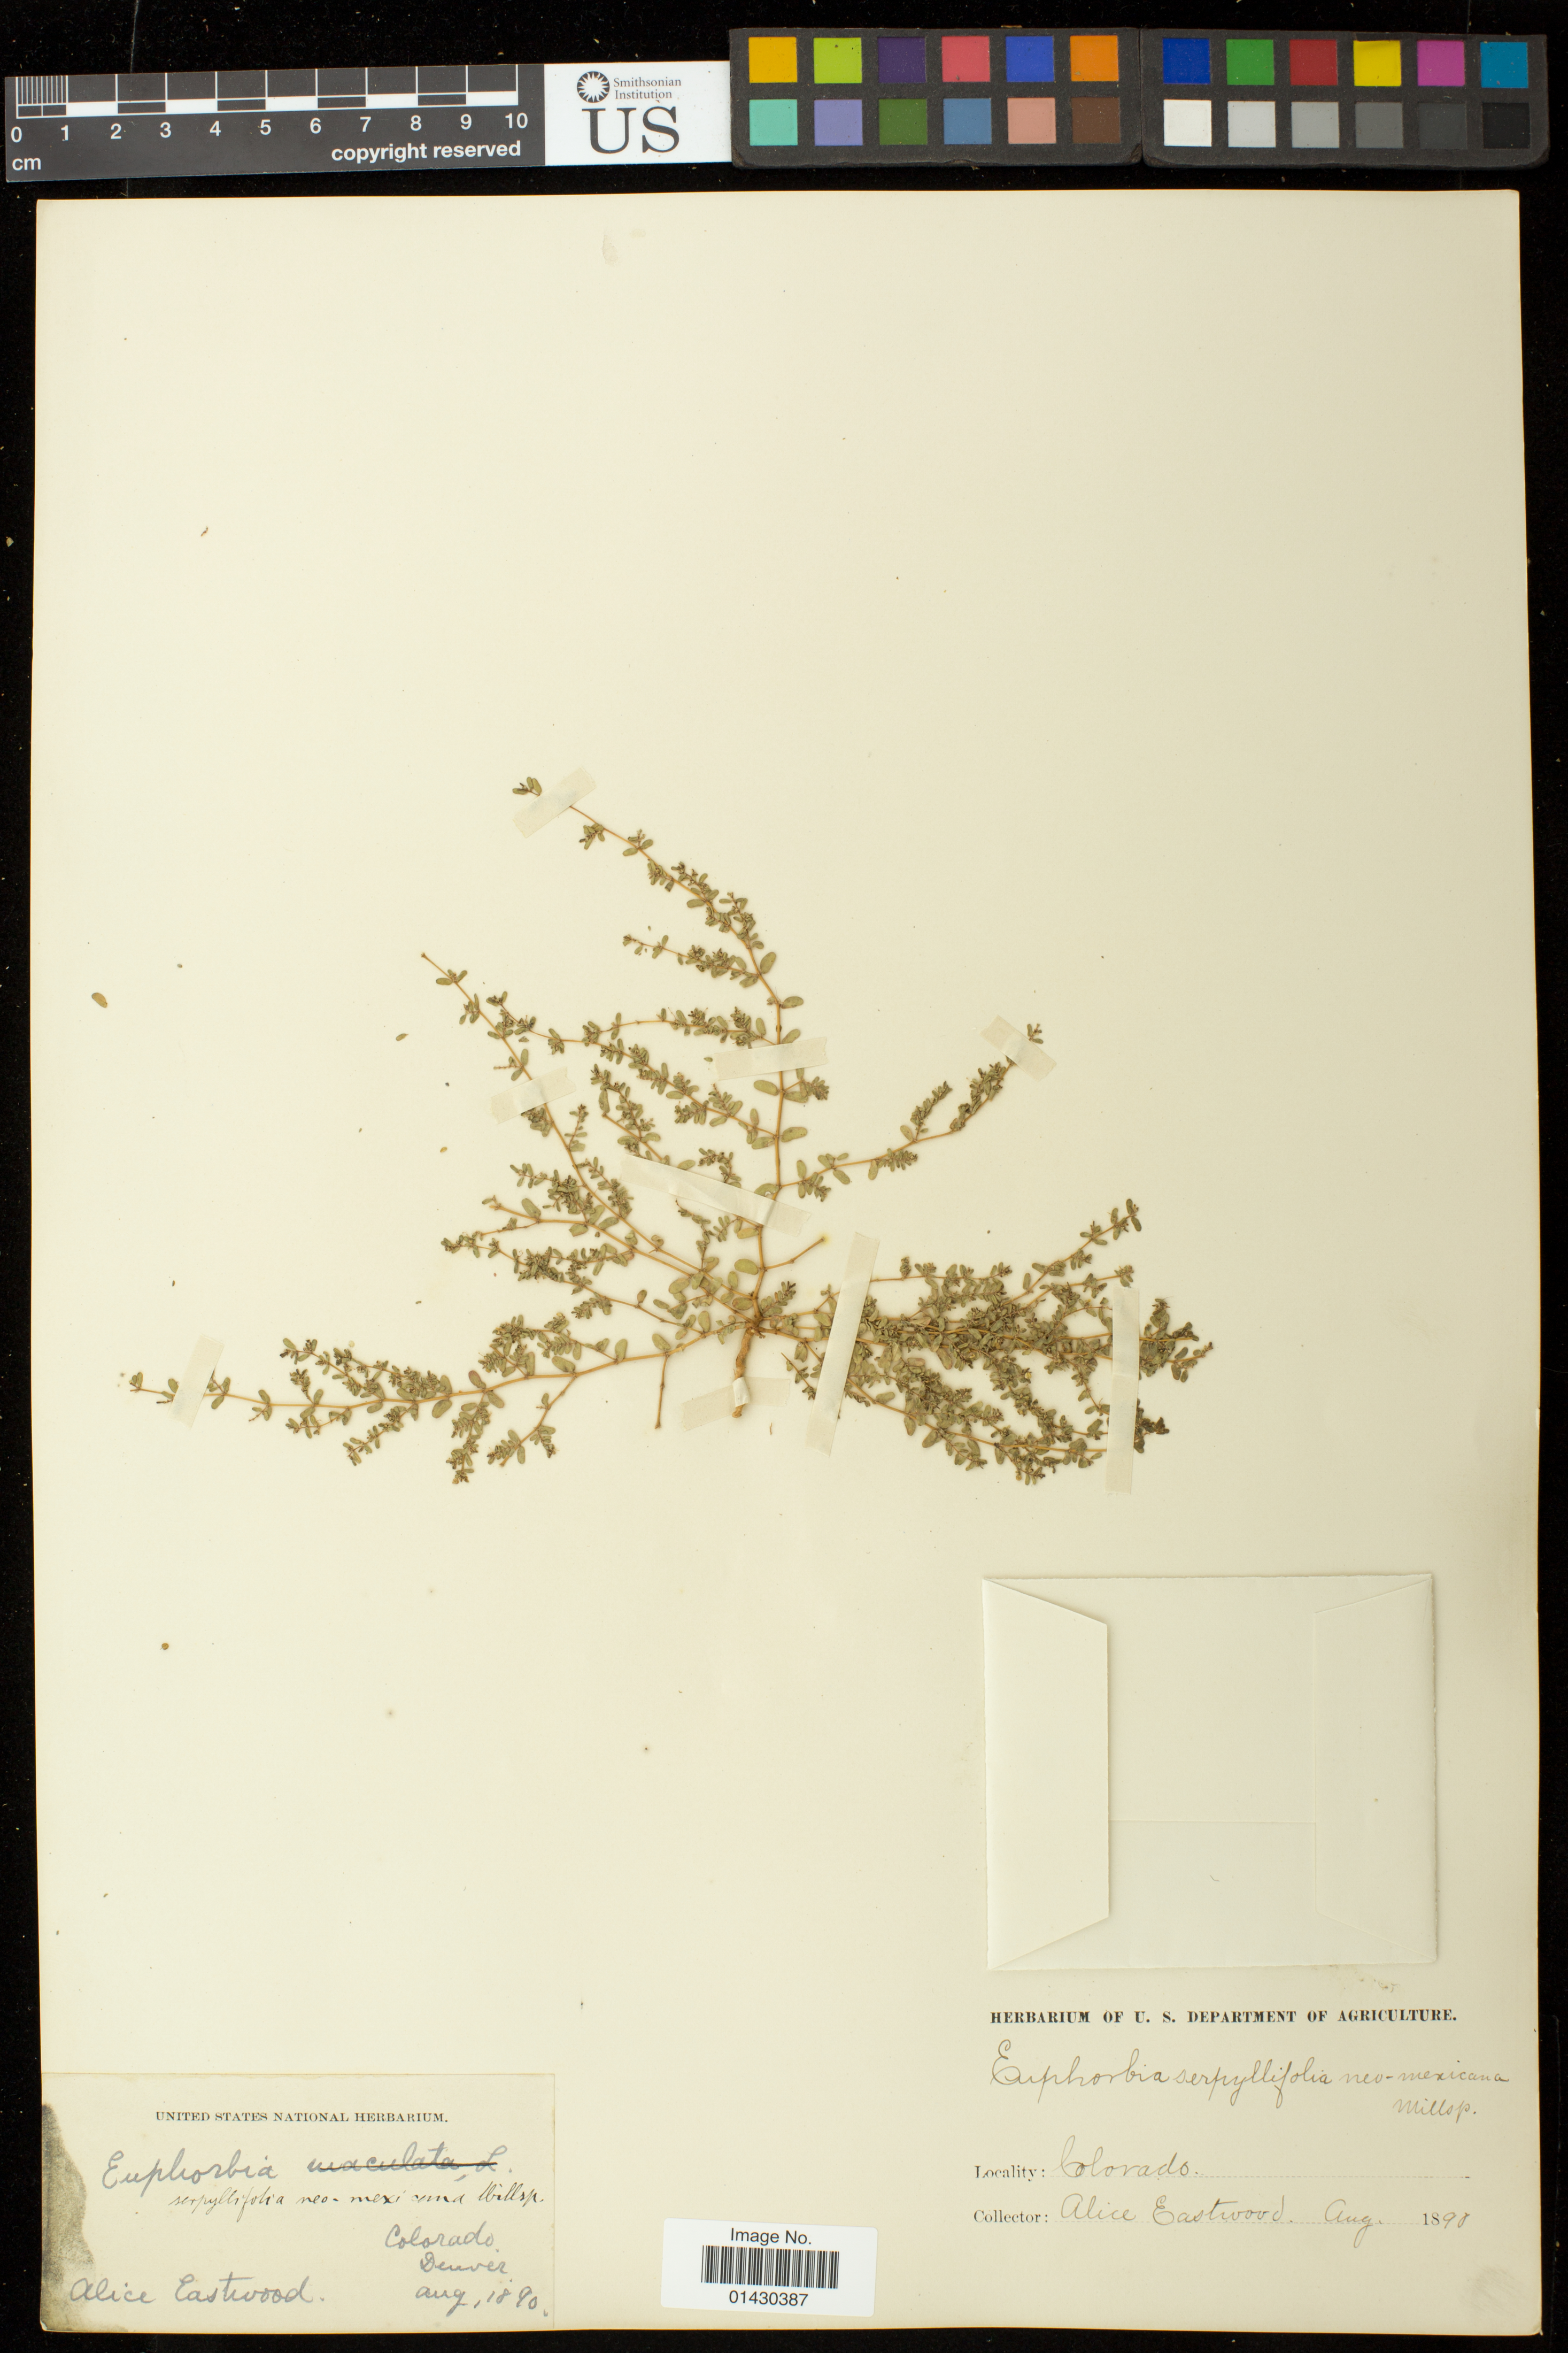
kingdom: Plantae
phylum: Tracheophyta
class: Magnoliopsida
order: Malpighiales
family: Euphorbiaceae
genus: Euphorbia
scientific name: Euphorbia serpillifolia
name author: Pers.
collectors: A. Eastwood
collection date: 1890-08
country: United States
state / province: Colorado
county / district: Denver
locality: Denver